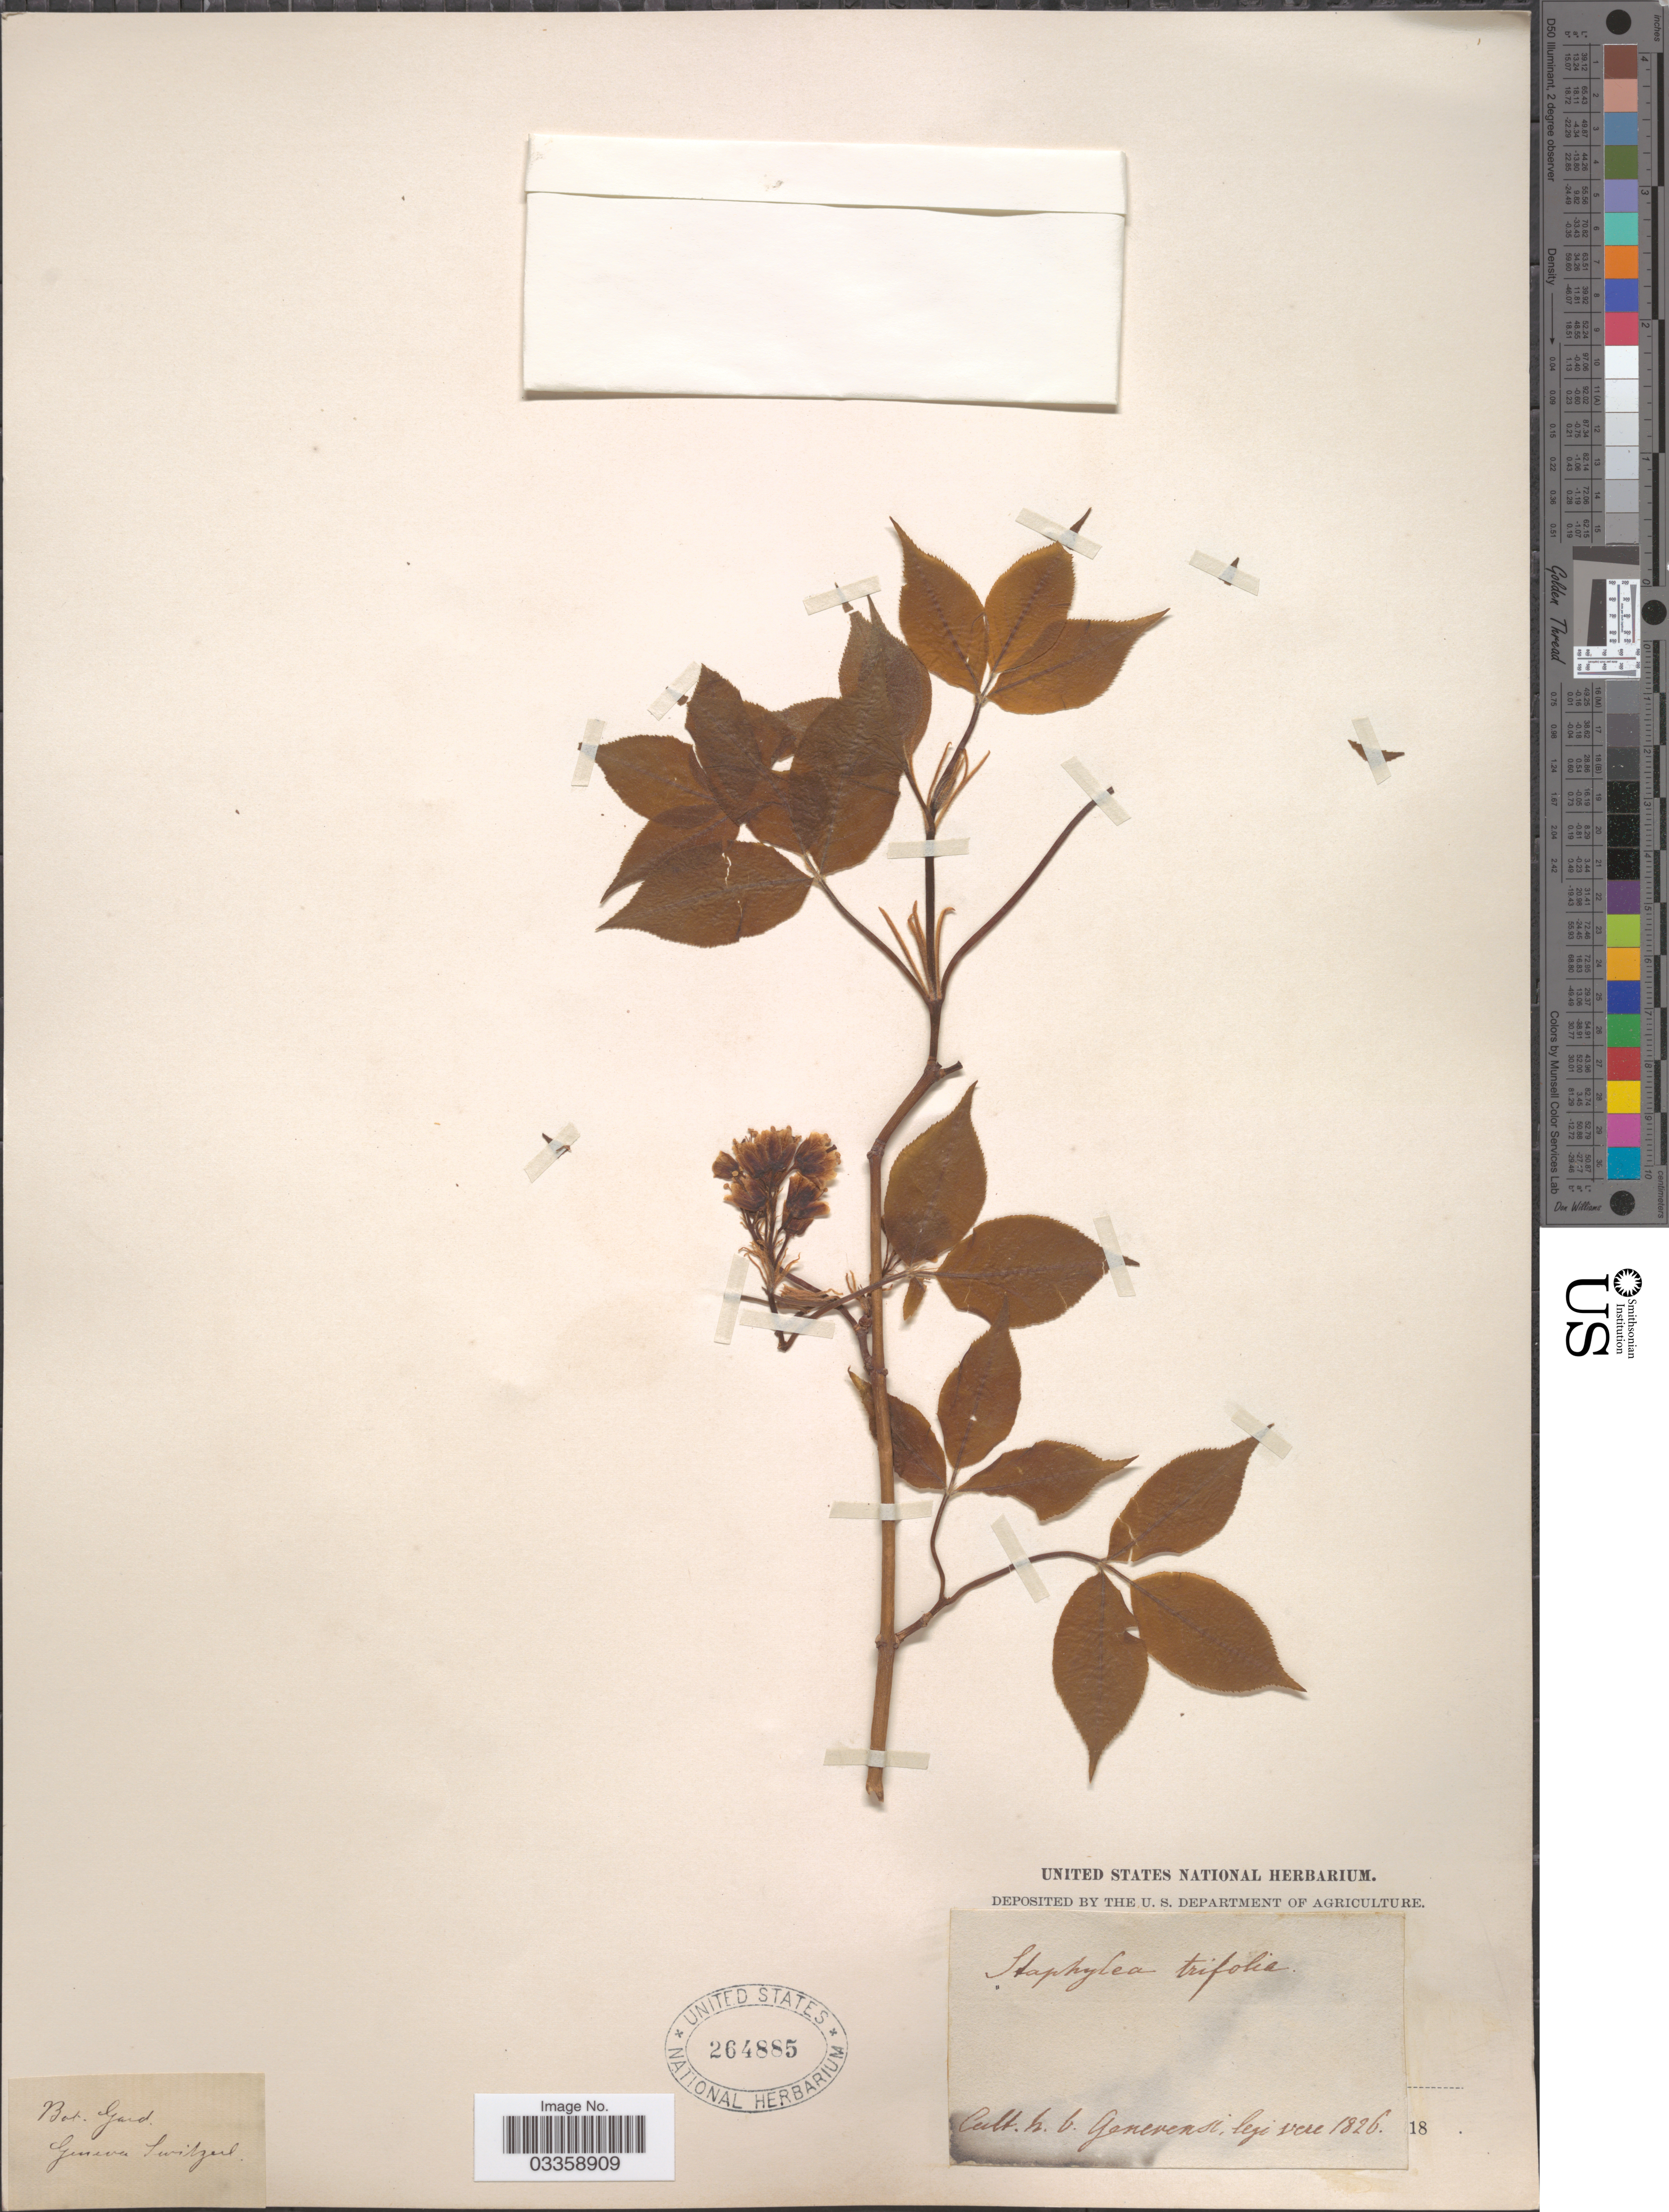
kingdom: Plantae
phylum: Tracheophyta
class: Magnoliopsida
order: Crossosomatales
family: Staphyleaceae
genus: Staphylea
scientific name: Staphylea trifolia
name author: L.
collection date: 1826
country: Switzerland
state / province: Genève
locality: Cult. h. b. Genevensi. Bot. Gard.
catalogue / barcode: US 264885